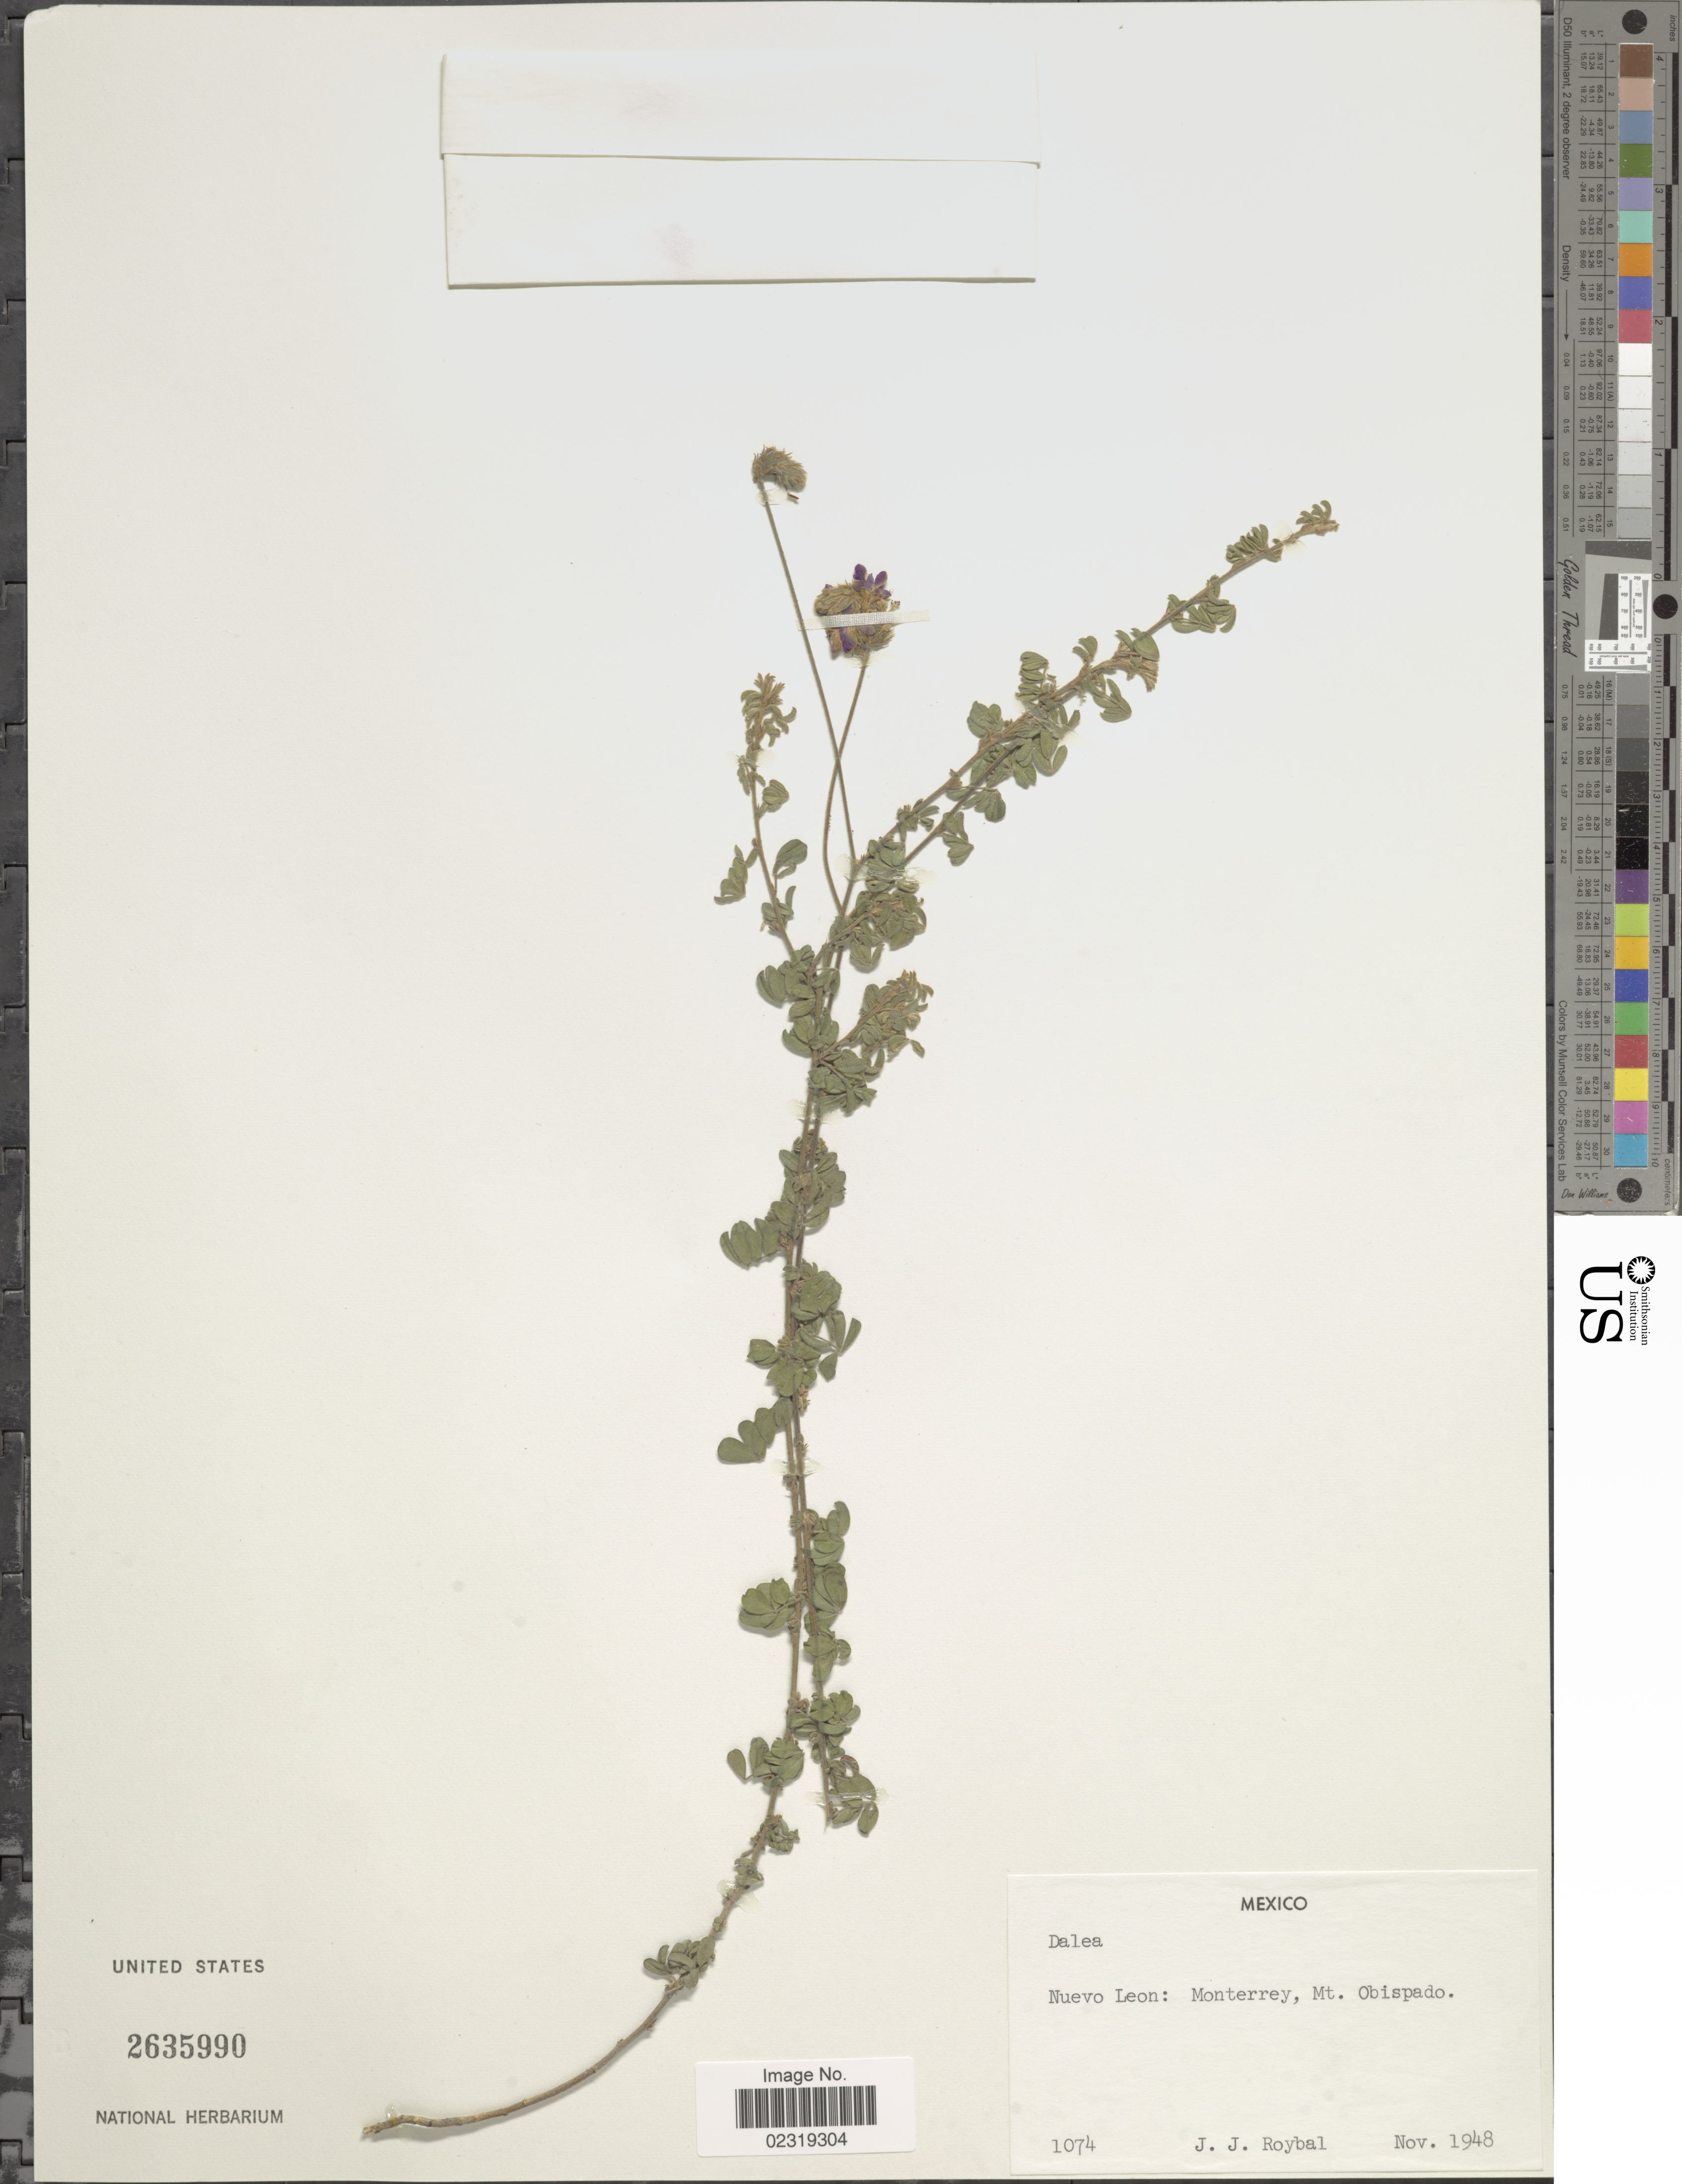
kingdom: Plantae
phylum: Tracheophyta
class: Magnoliopsida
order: Fabales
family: Fabaceae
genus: Dalea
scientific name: Dalea greggii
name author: A. Gray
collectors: J. J. Roybal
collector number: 1074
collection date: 1948-11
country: Mexico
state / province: Nuevo León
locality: Monterrey, Mt. Obispado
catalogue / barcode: US 2635990